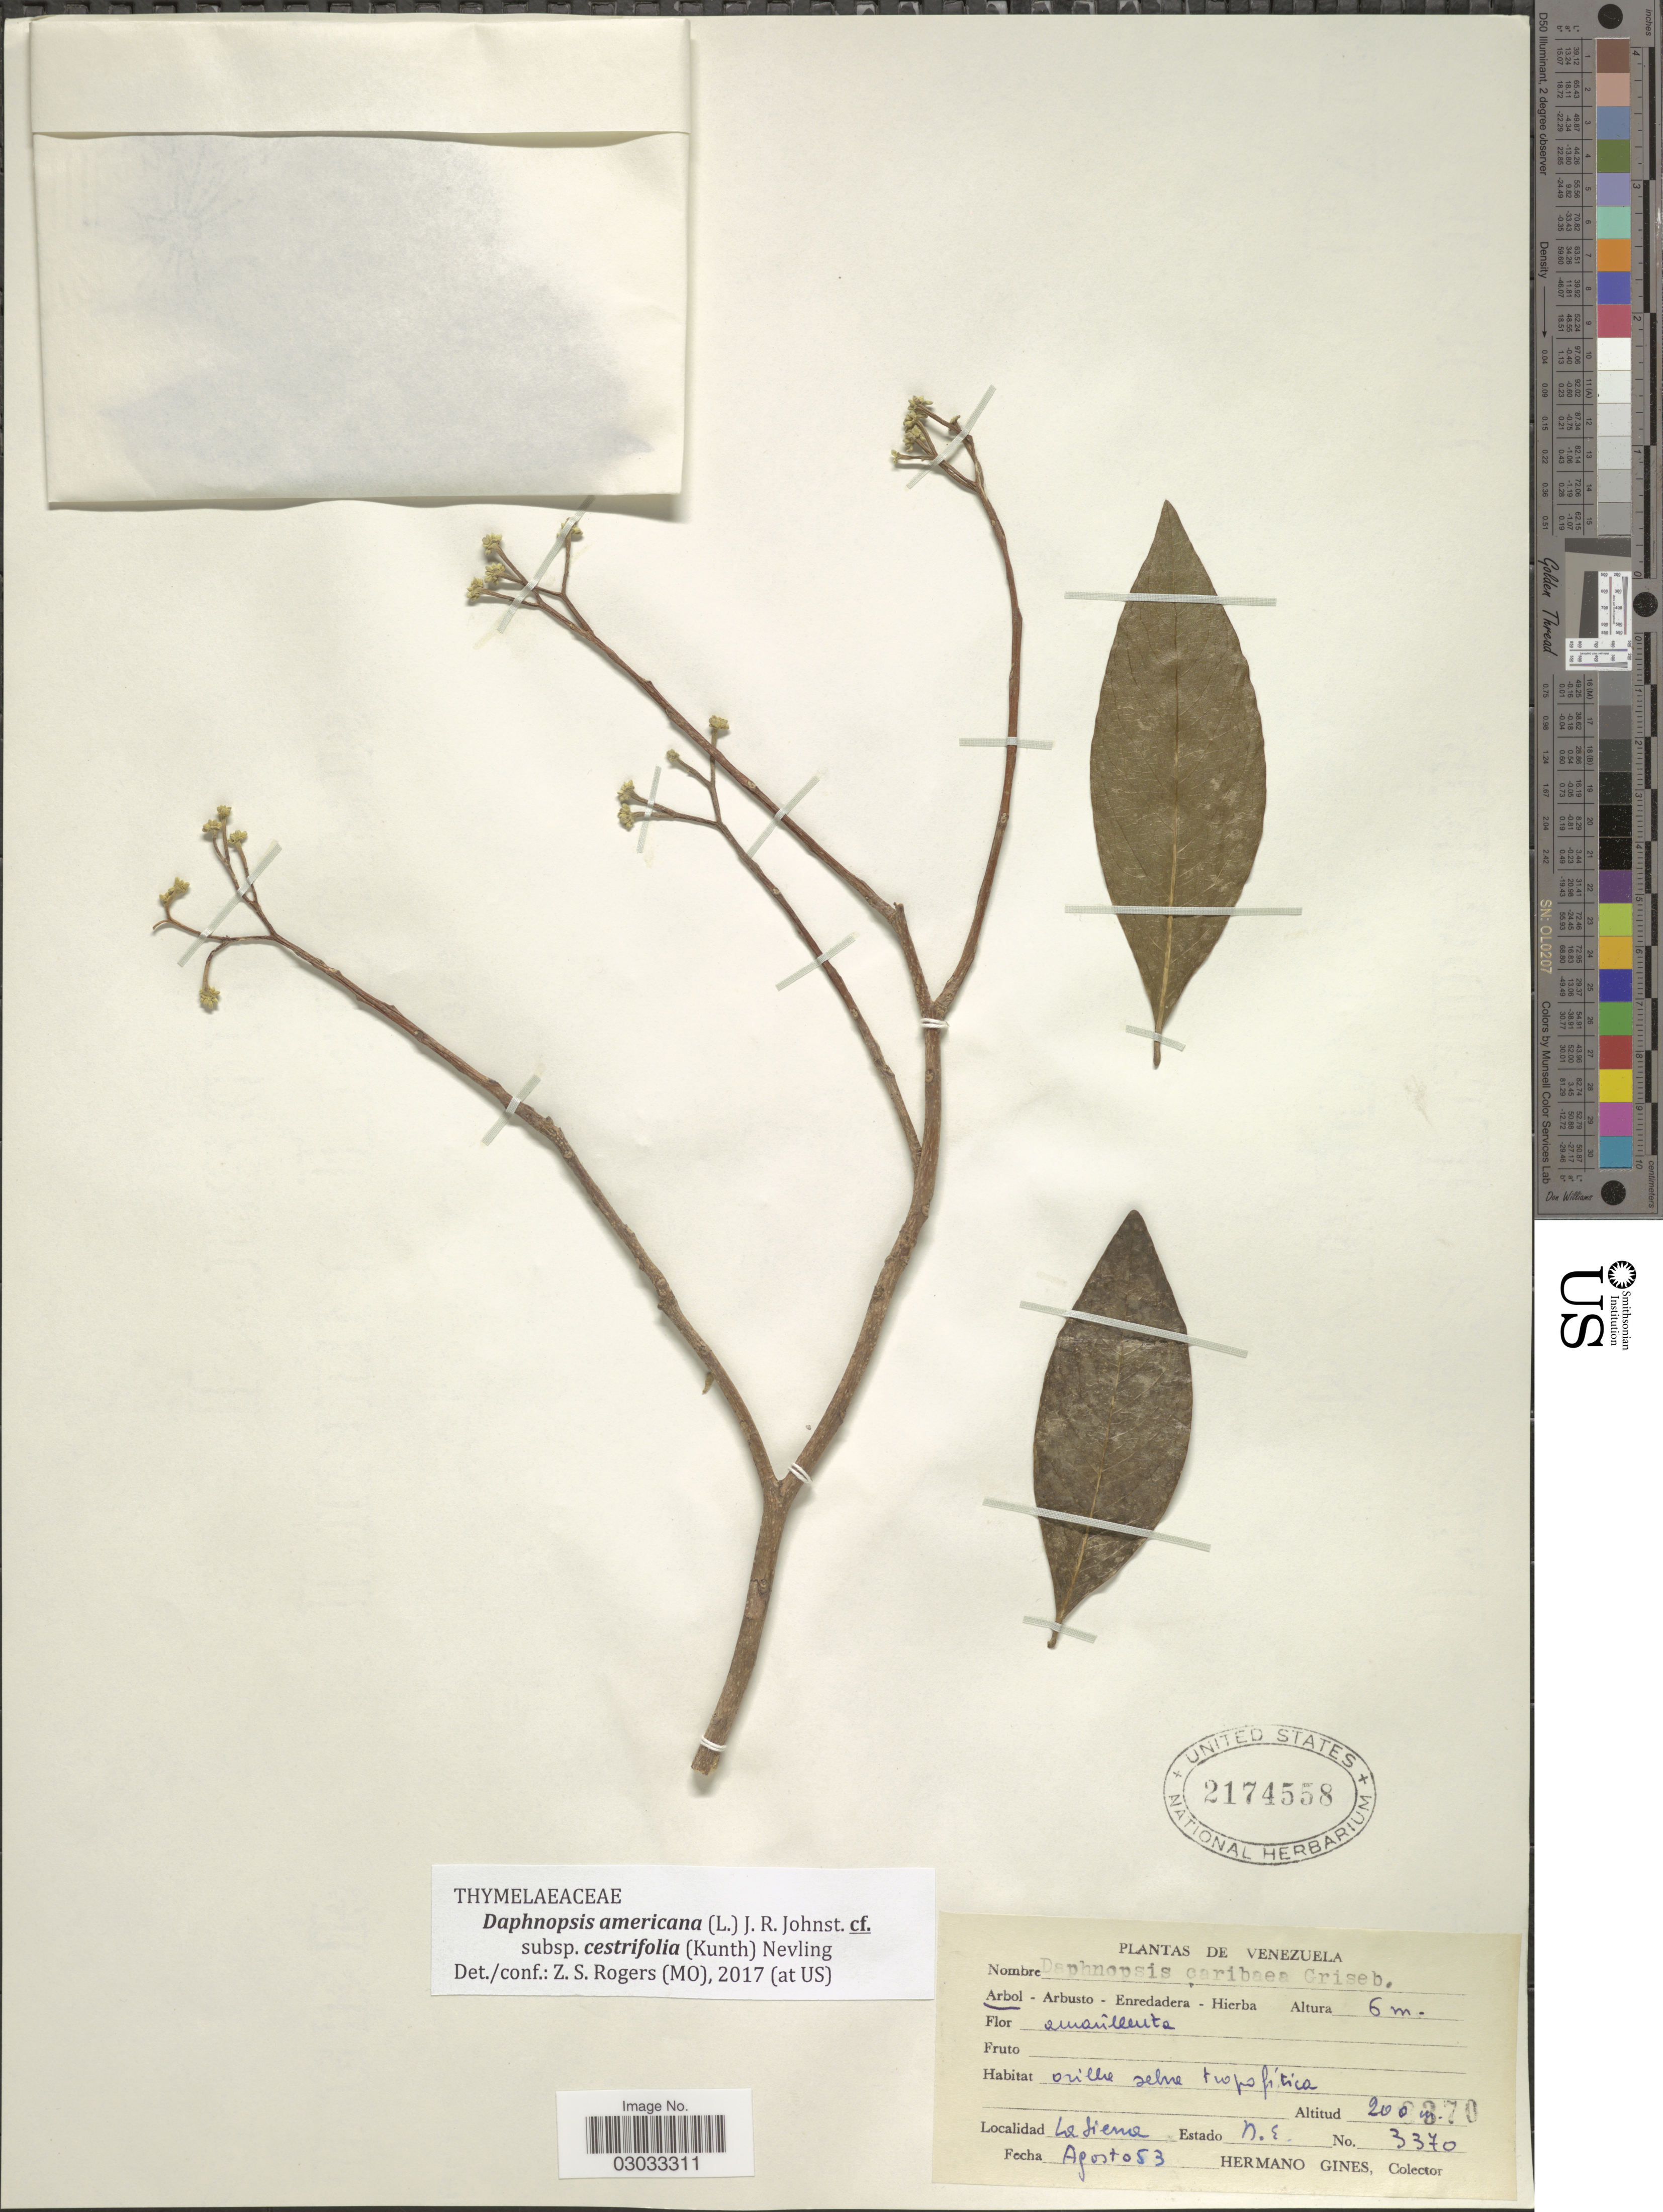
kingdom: Plantae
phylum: Tracheophyta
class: Magnoliopsida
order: Malvales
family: Thymelaeaceae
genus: Daphnopsis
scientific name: Daphnopsis americana subsp. cestrifolia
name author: (Kunth) Nevling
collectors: Bro. Gines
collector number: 3370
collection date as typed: Transcribed d/m/y: /8/53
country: Venezuela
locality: La Sierra, Estado N.E.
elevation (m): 200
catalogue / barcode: US 2174558